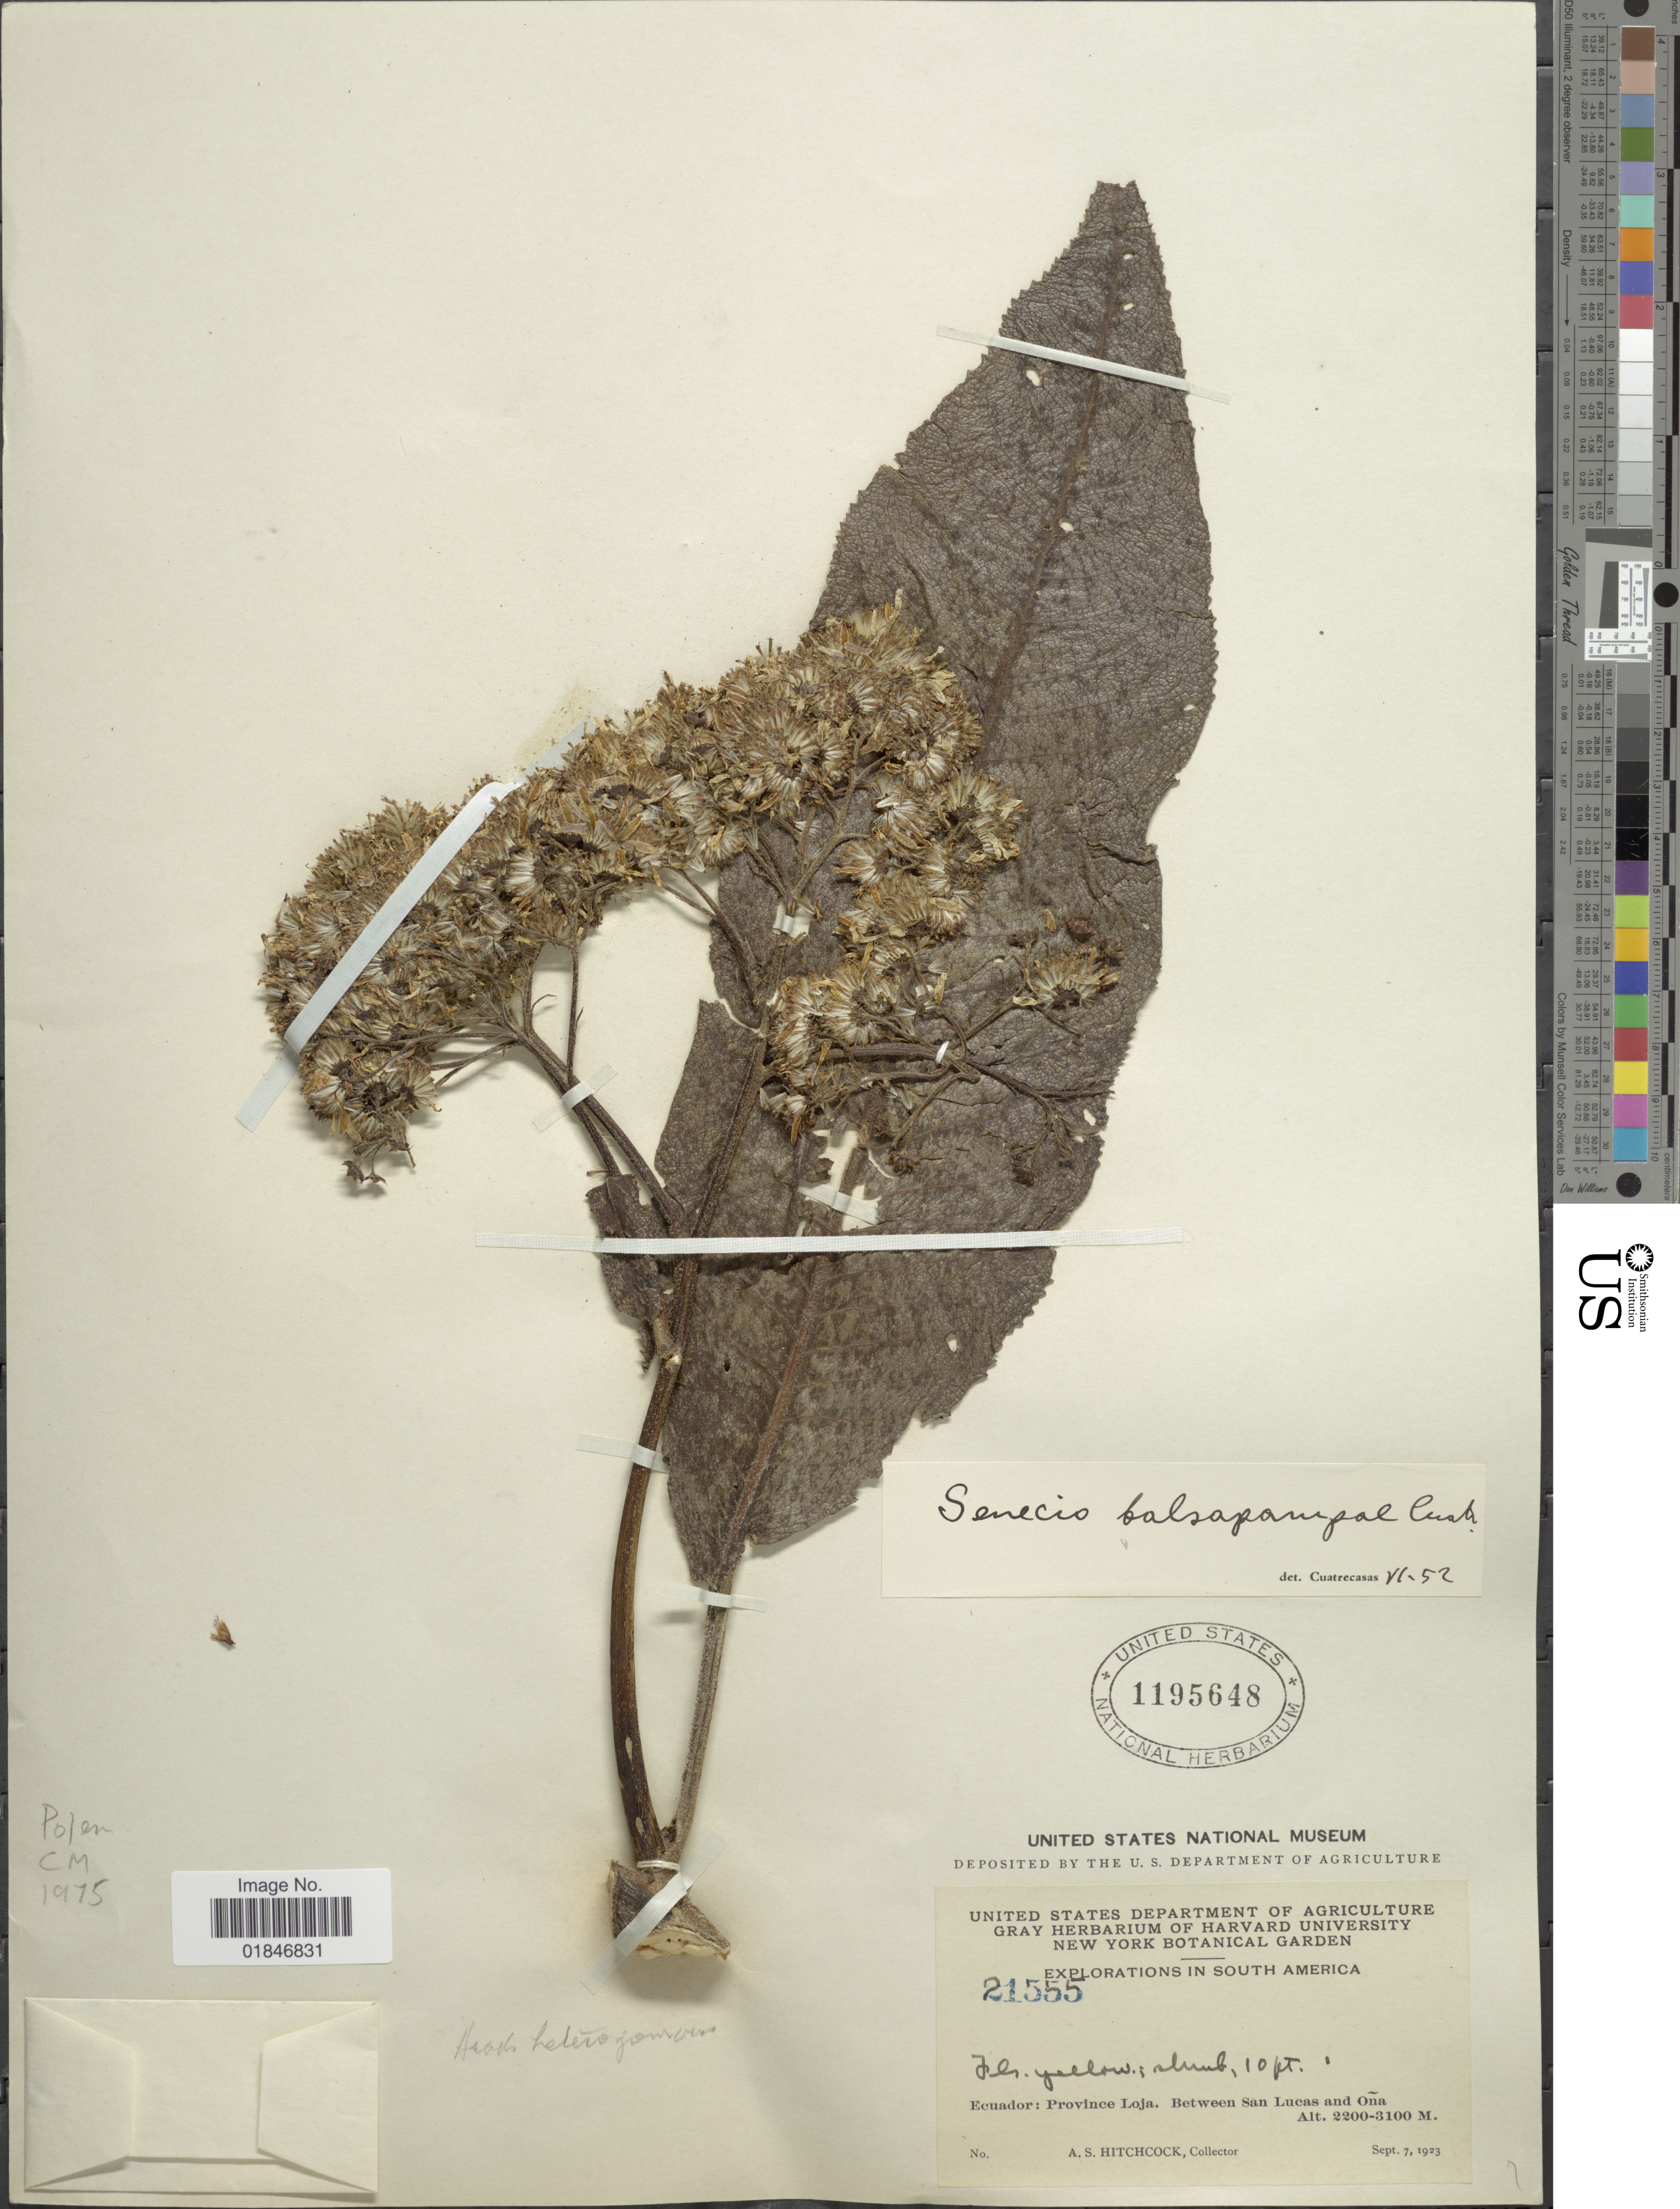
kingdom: Plantae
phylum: Tracheophyta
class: Magnoliopsida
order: Asterales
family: Asteraceae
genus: Dendrophorbium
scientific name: Dendrophorbium balsapampae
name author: (Cuatrec.) B. Nord.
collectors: A. S. Hitchcock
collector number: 21555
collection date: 1923-09-07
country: Ecuador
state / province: Loja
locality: Ecuador: Province Loja. Between San Lucas and Ona.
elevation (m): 2200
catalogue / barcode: US 1195648